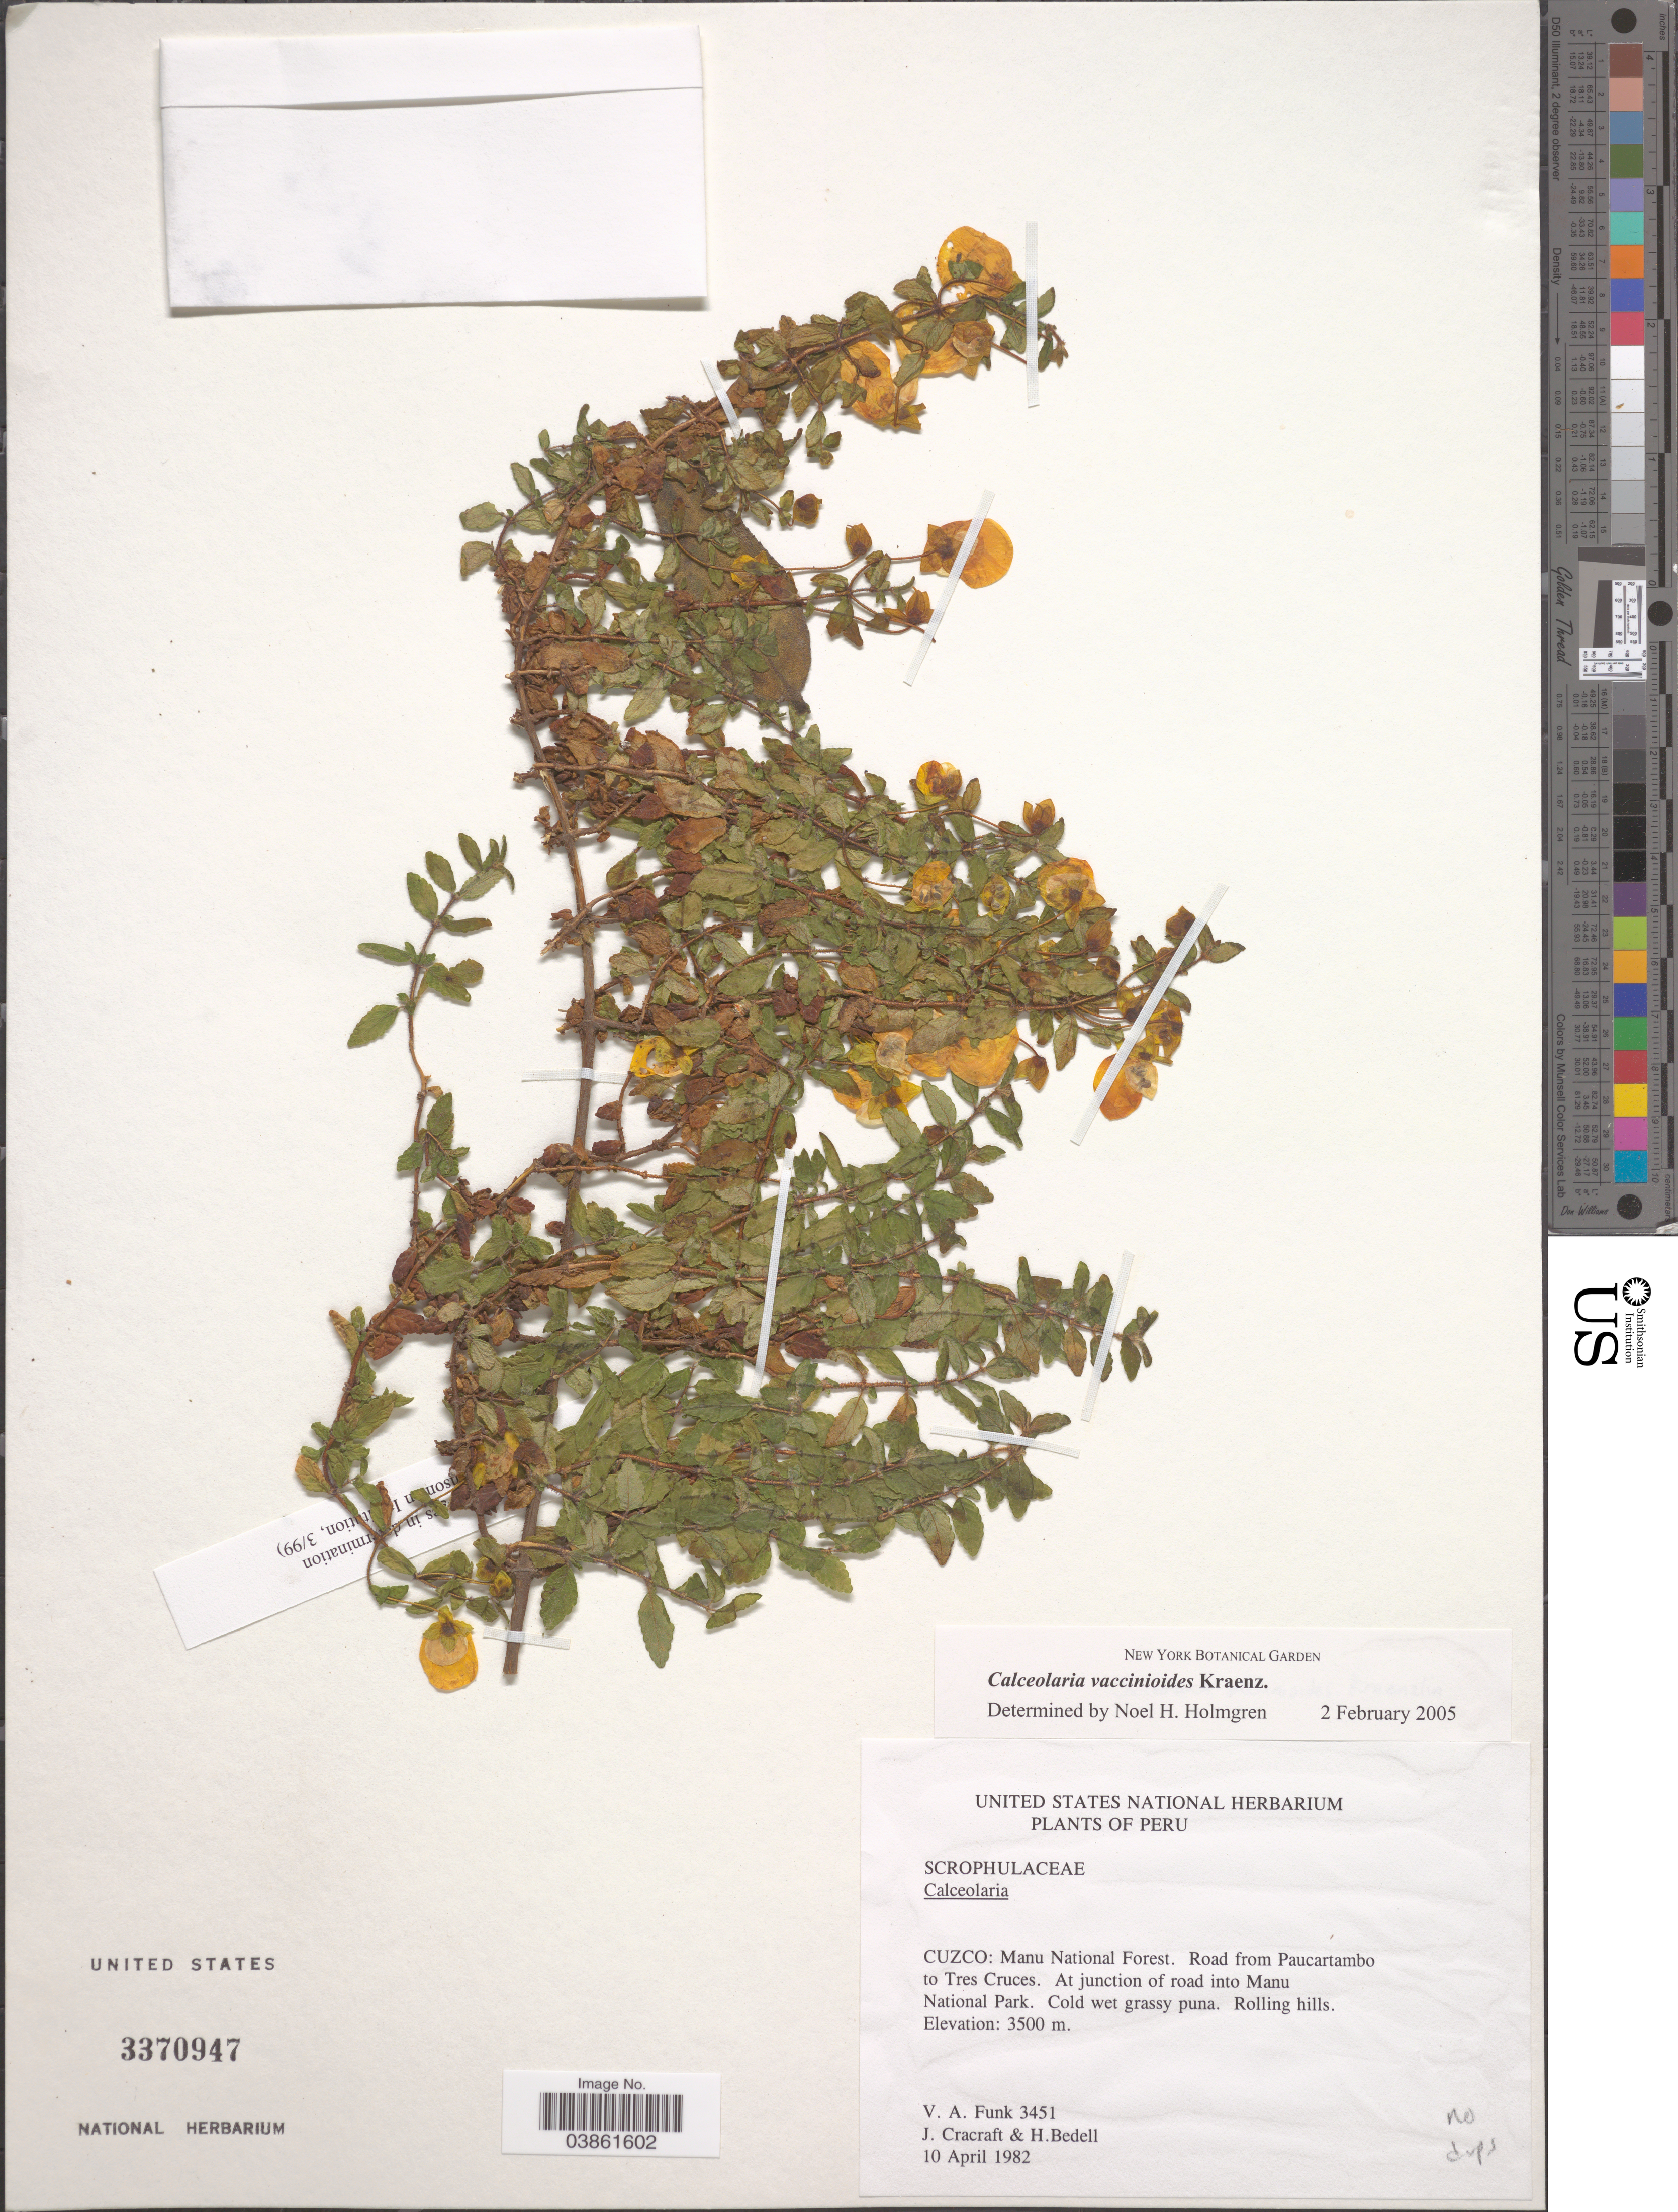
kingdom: Plantae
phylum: Tracheophyta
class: Magnoliopsida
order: Lamiales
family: Calceolariaceae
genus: Calceolaria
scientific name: Calceolaria vaccinioides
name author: Kraenzl.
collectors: V. Funk, J. L. Cracraft & H. Bedell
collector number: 3451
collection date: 1982-04-10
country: Peru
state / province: Cusco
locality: Cuzco: Manu National Forest. Road from Paucartambo to Tres Cruces. At junction of road into Manu National Park.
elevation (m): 3500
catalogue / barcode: US 3370947